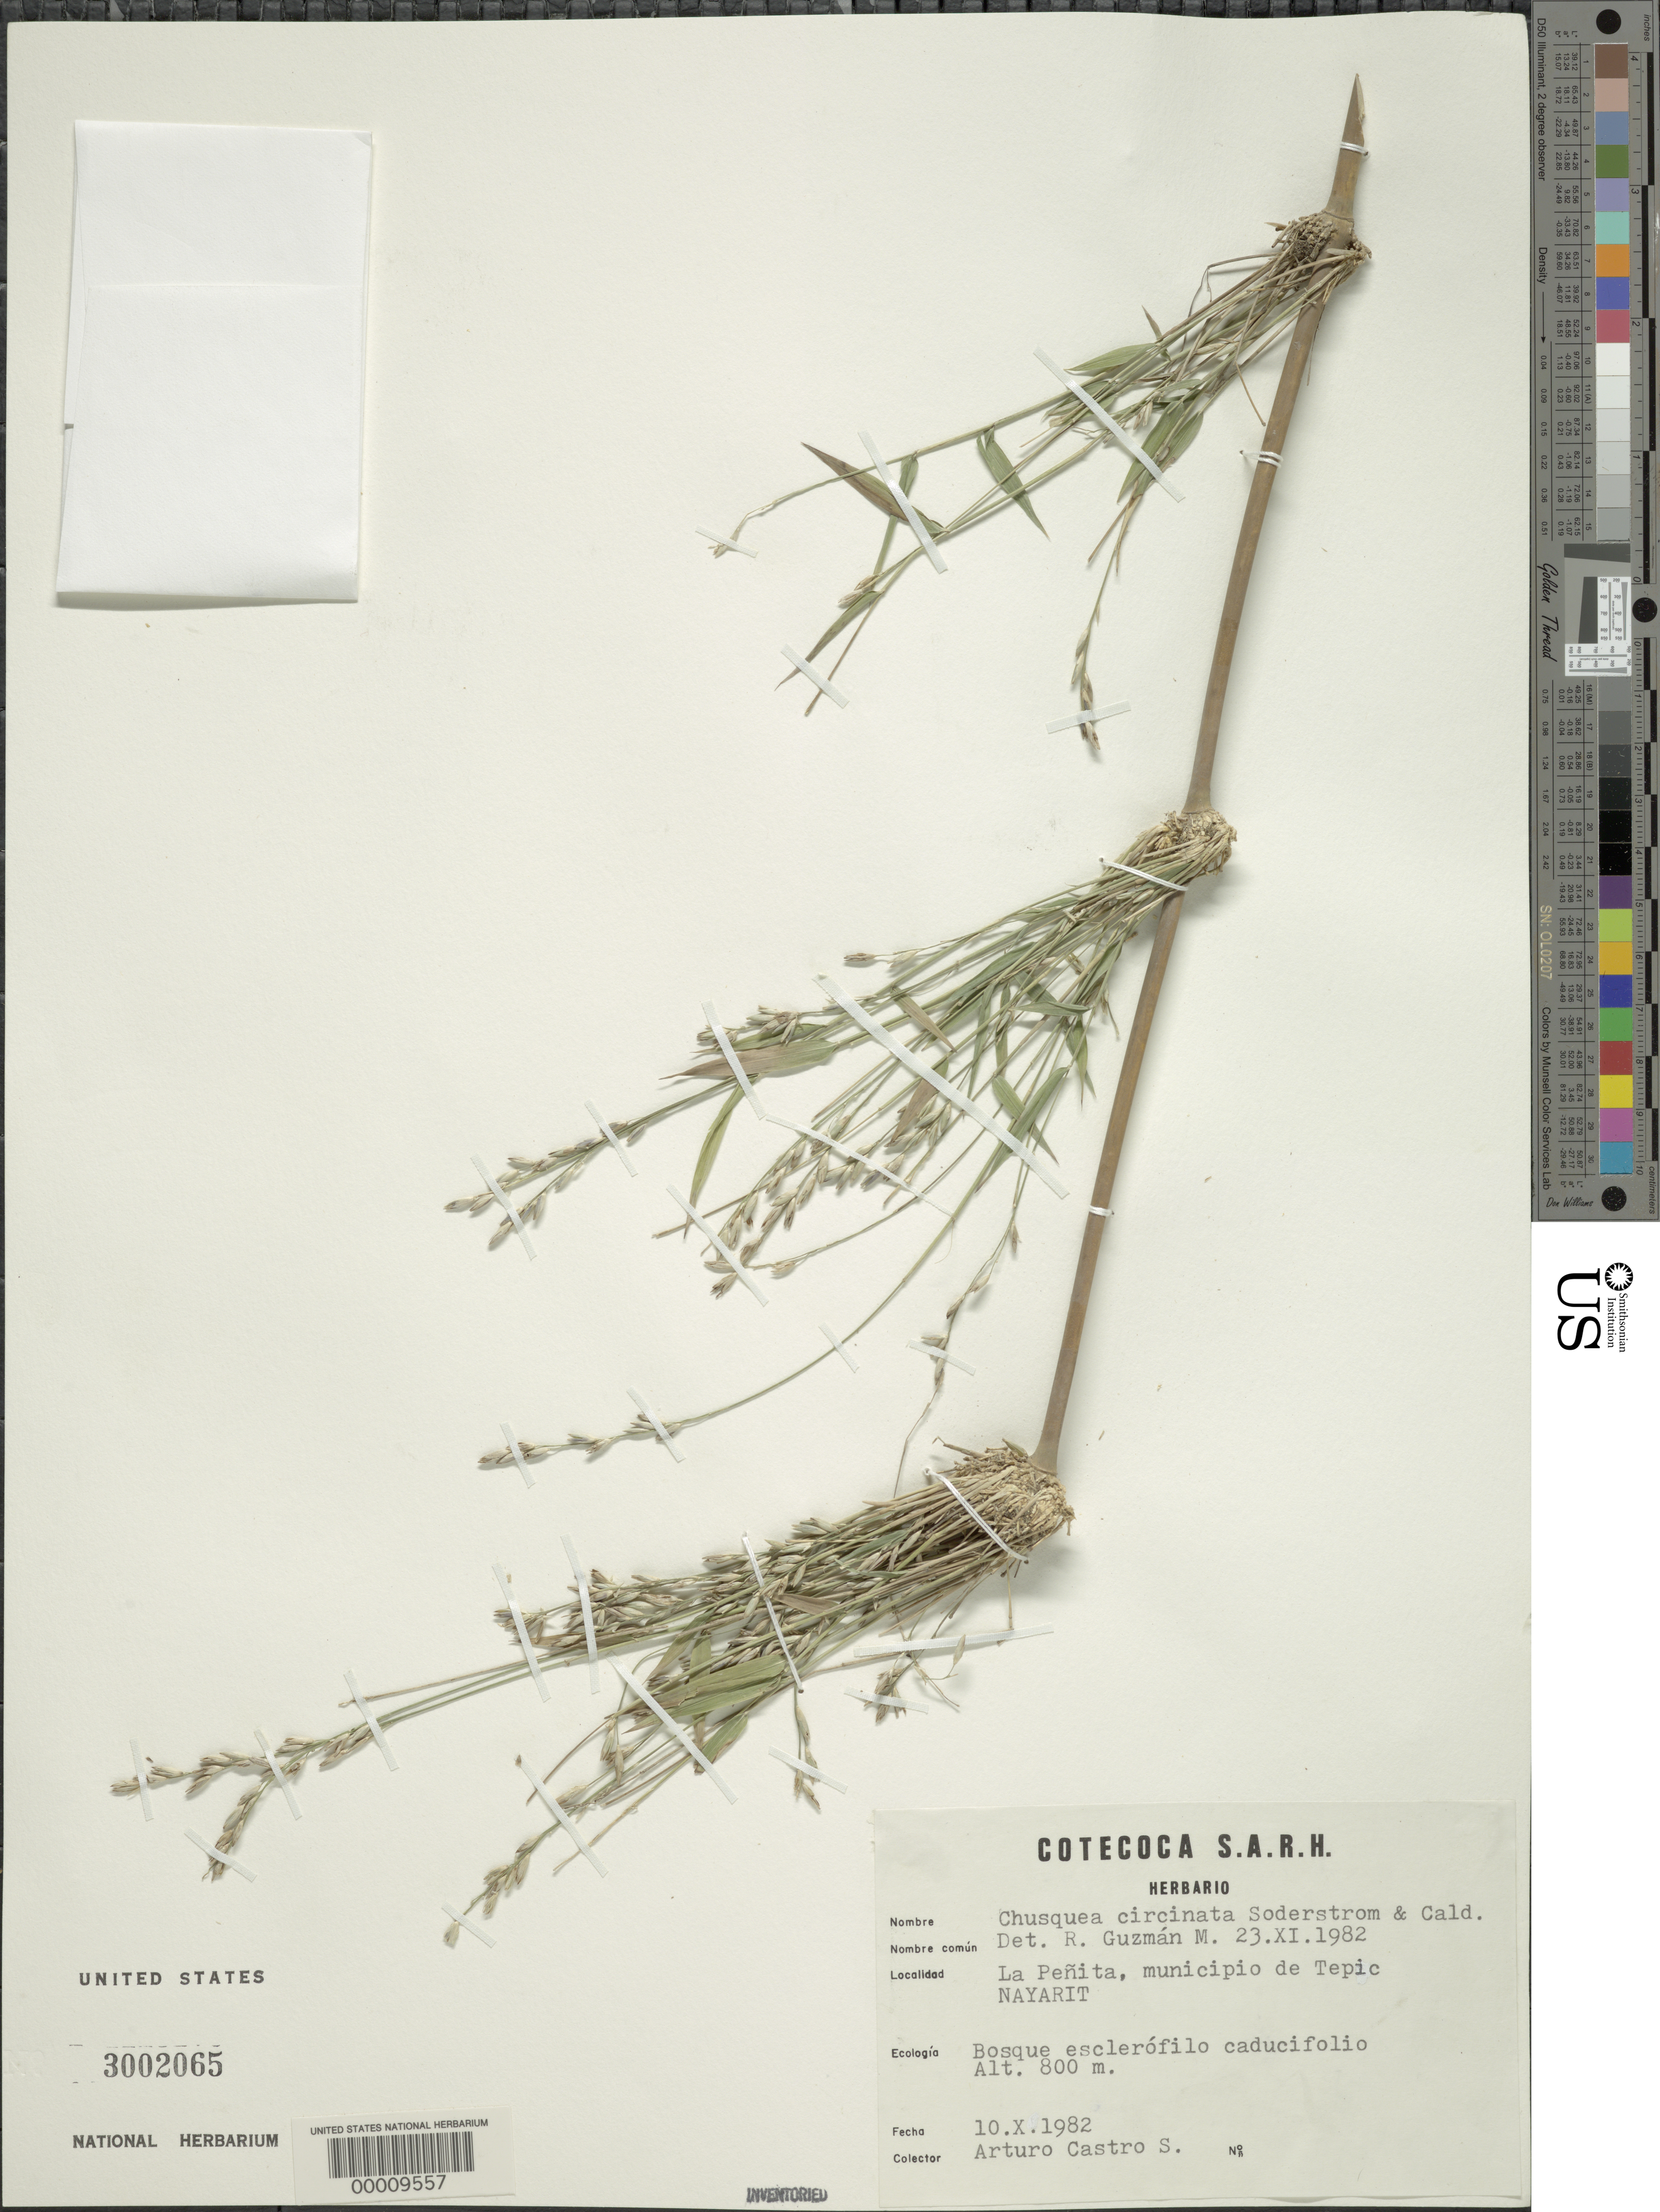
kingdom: Plantae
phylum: Tracheophyta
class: Liliopsida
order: Poales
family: Poaceae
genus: Chusquea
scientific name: Chusquea circinata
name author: Soderstr. & C. E. Calderón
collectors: A. Castro S.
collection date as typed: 10 Oct 1982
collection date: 1982-10-10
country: Mexico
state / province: Nayarit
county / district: Tepic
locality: La Penita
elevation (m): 800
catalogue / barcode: US 3002065